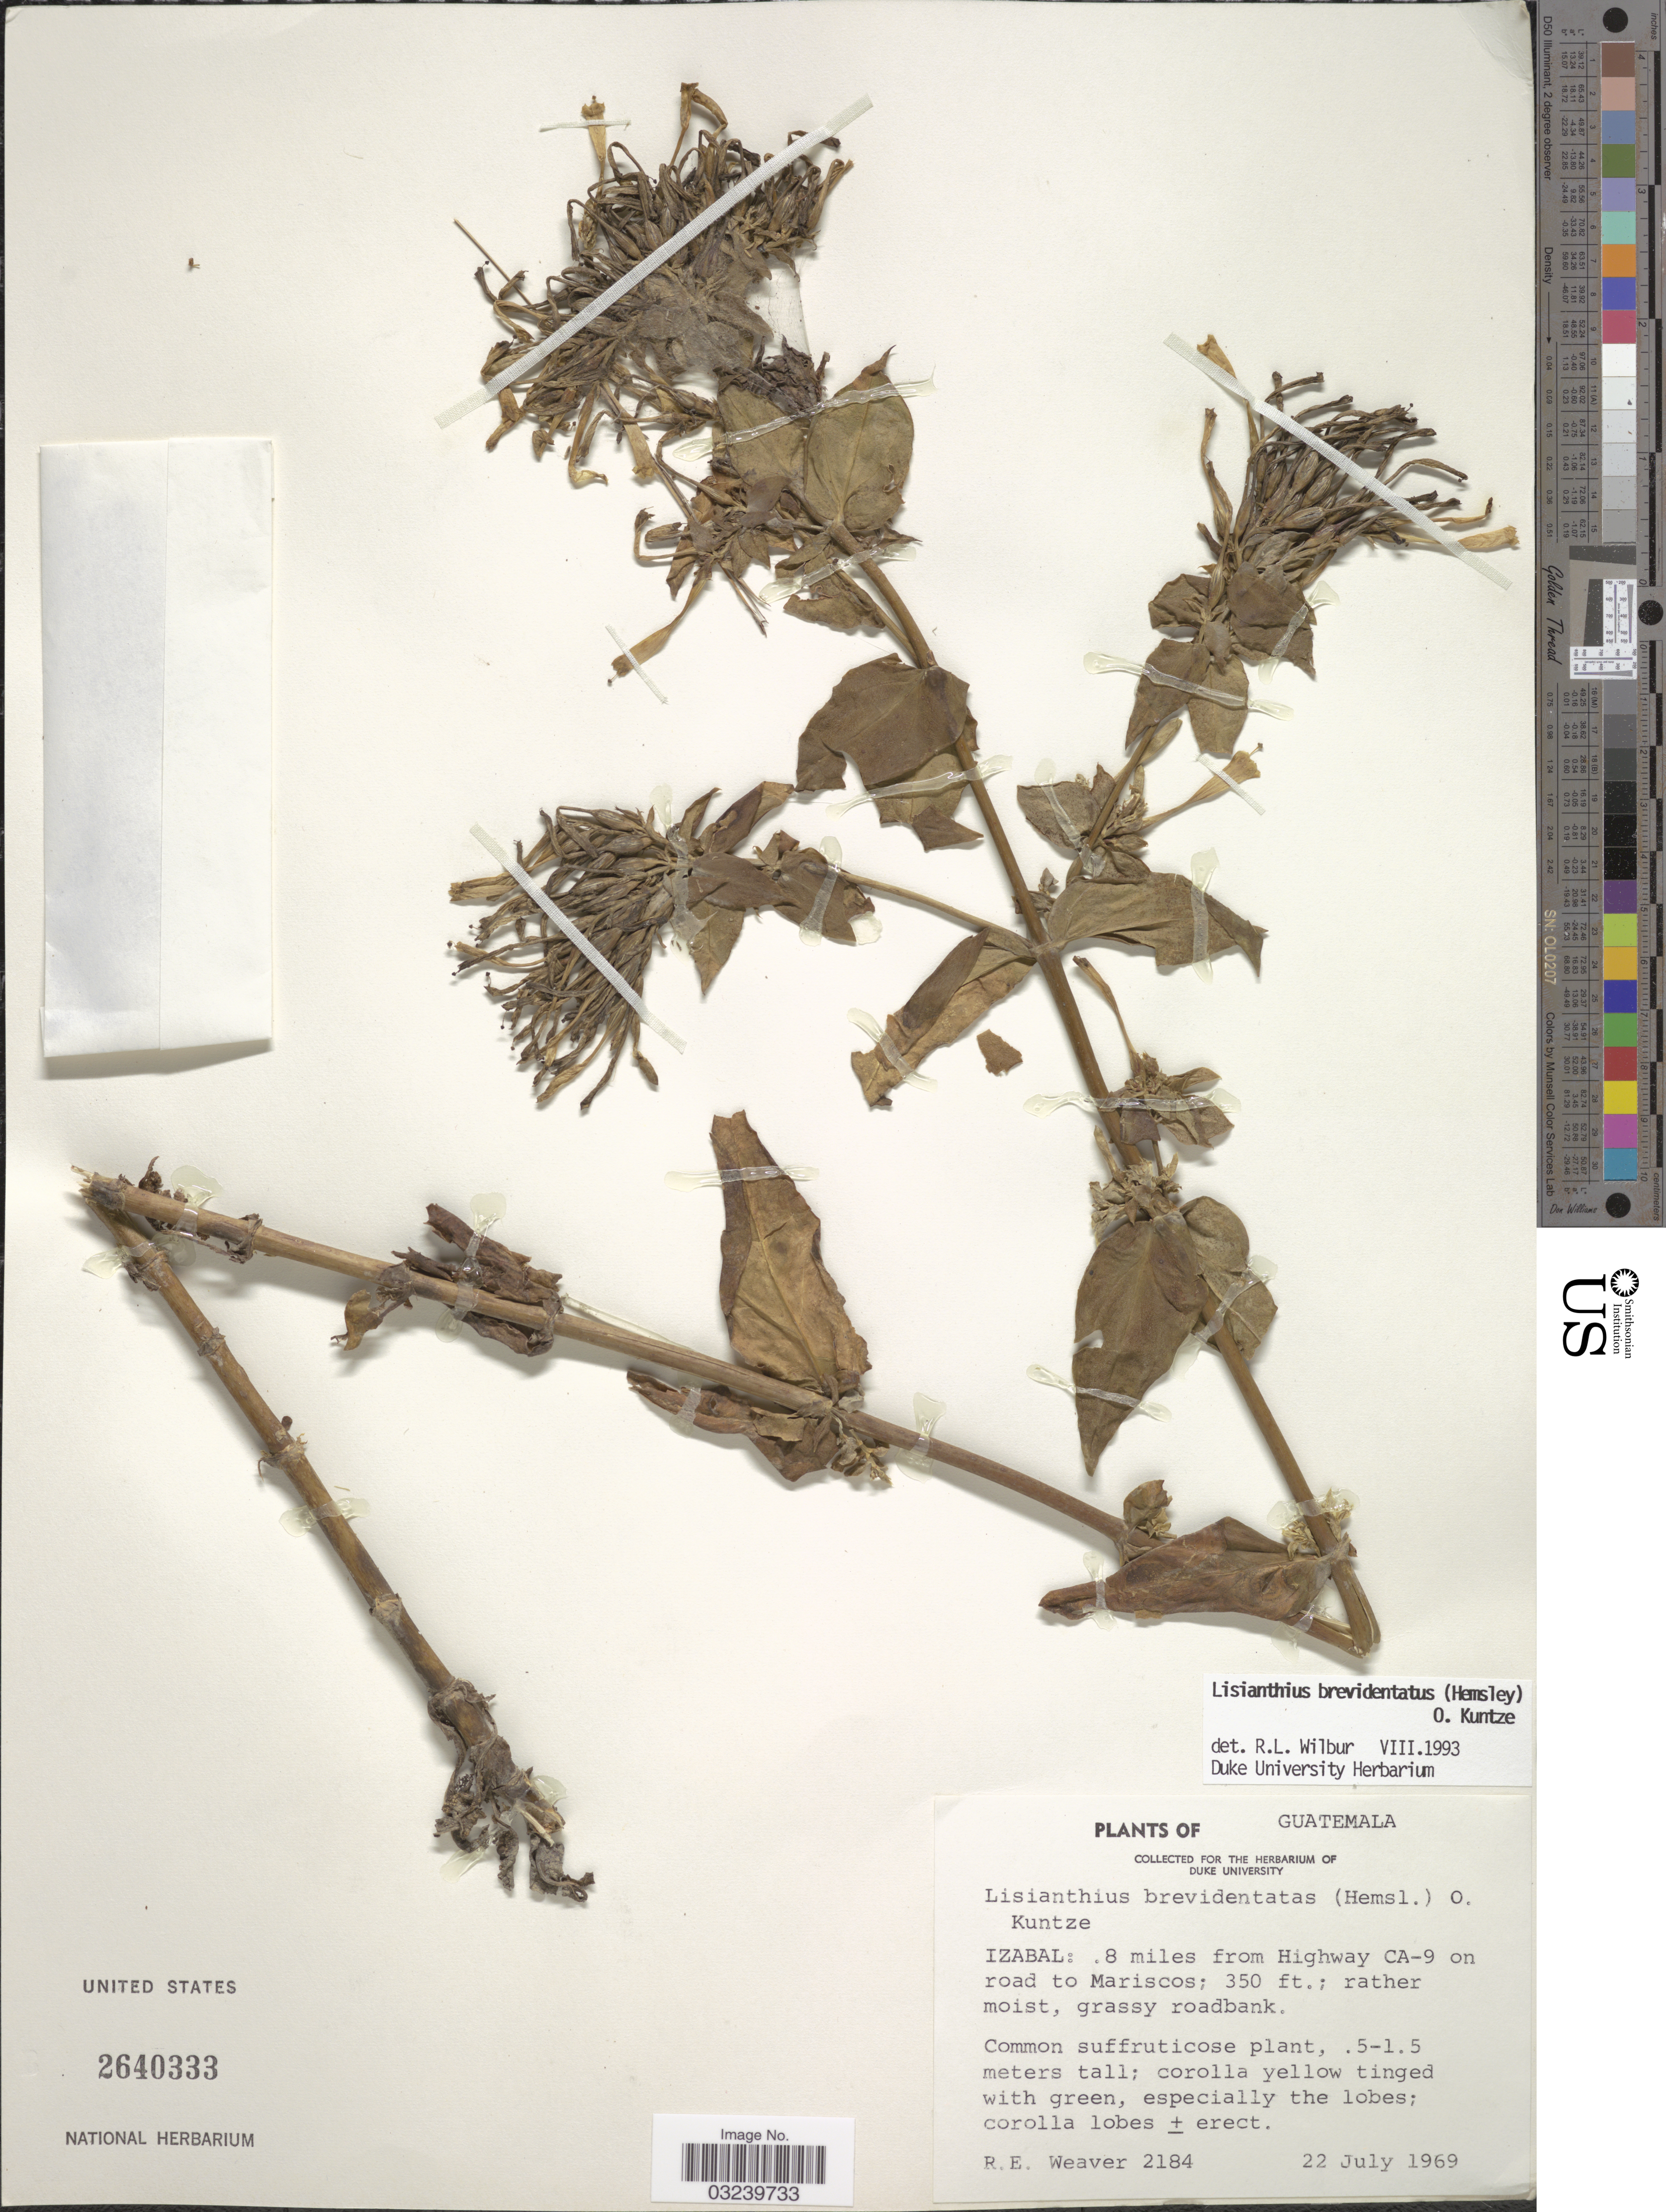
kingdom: Plantae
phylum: Tracheophyta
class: Magnoliopsida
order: Gentianales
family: Gentianaceae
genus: Lisianthius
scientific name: Lisianthius brevidentatus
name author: (Hemsl.) Kuntze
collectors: R. E. Weaver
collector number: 2184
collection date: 1969-07-22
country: Guatemala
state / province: Izabal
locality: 8 miles from Highway CA-9 on road to Mariscos.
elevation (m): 107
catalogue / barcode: US 2640333